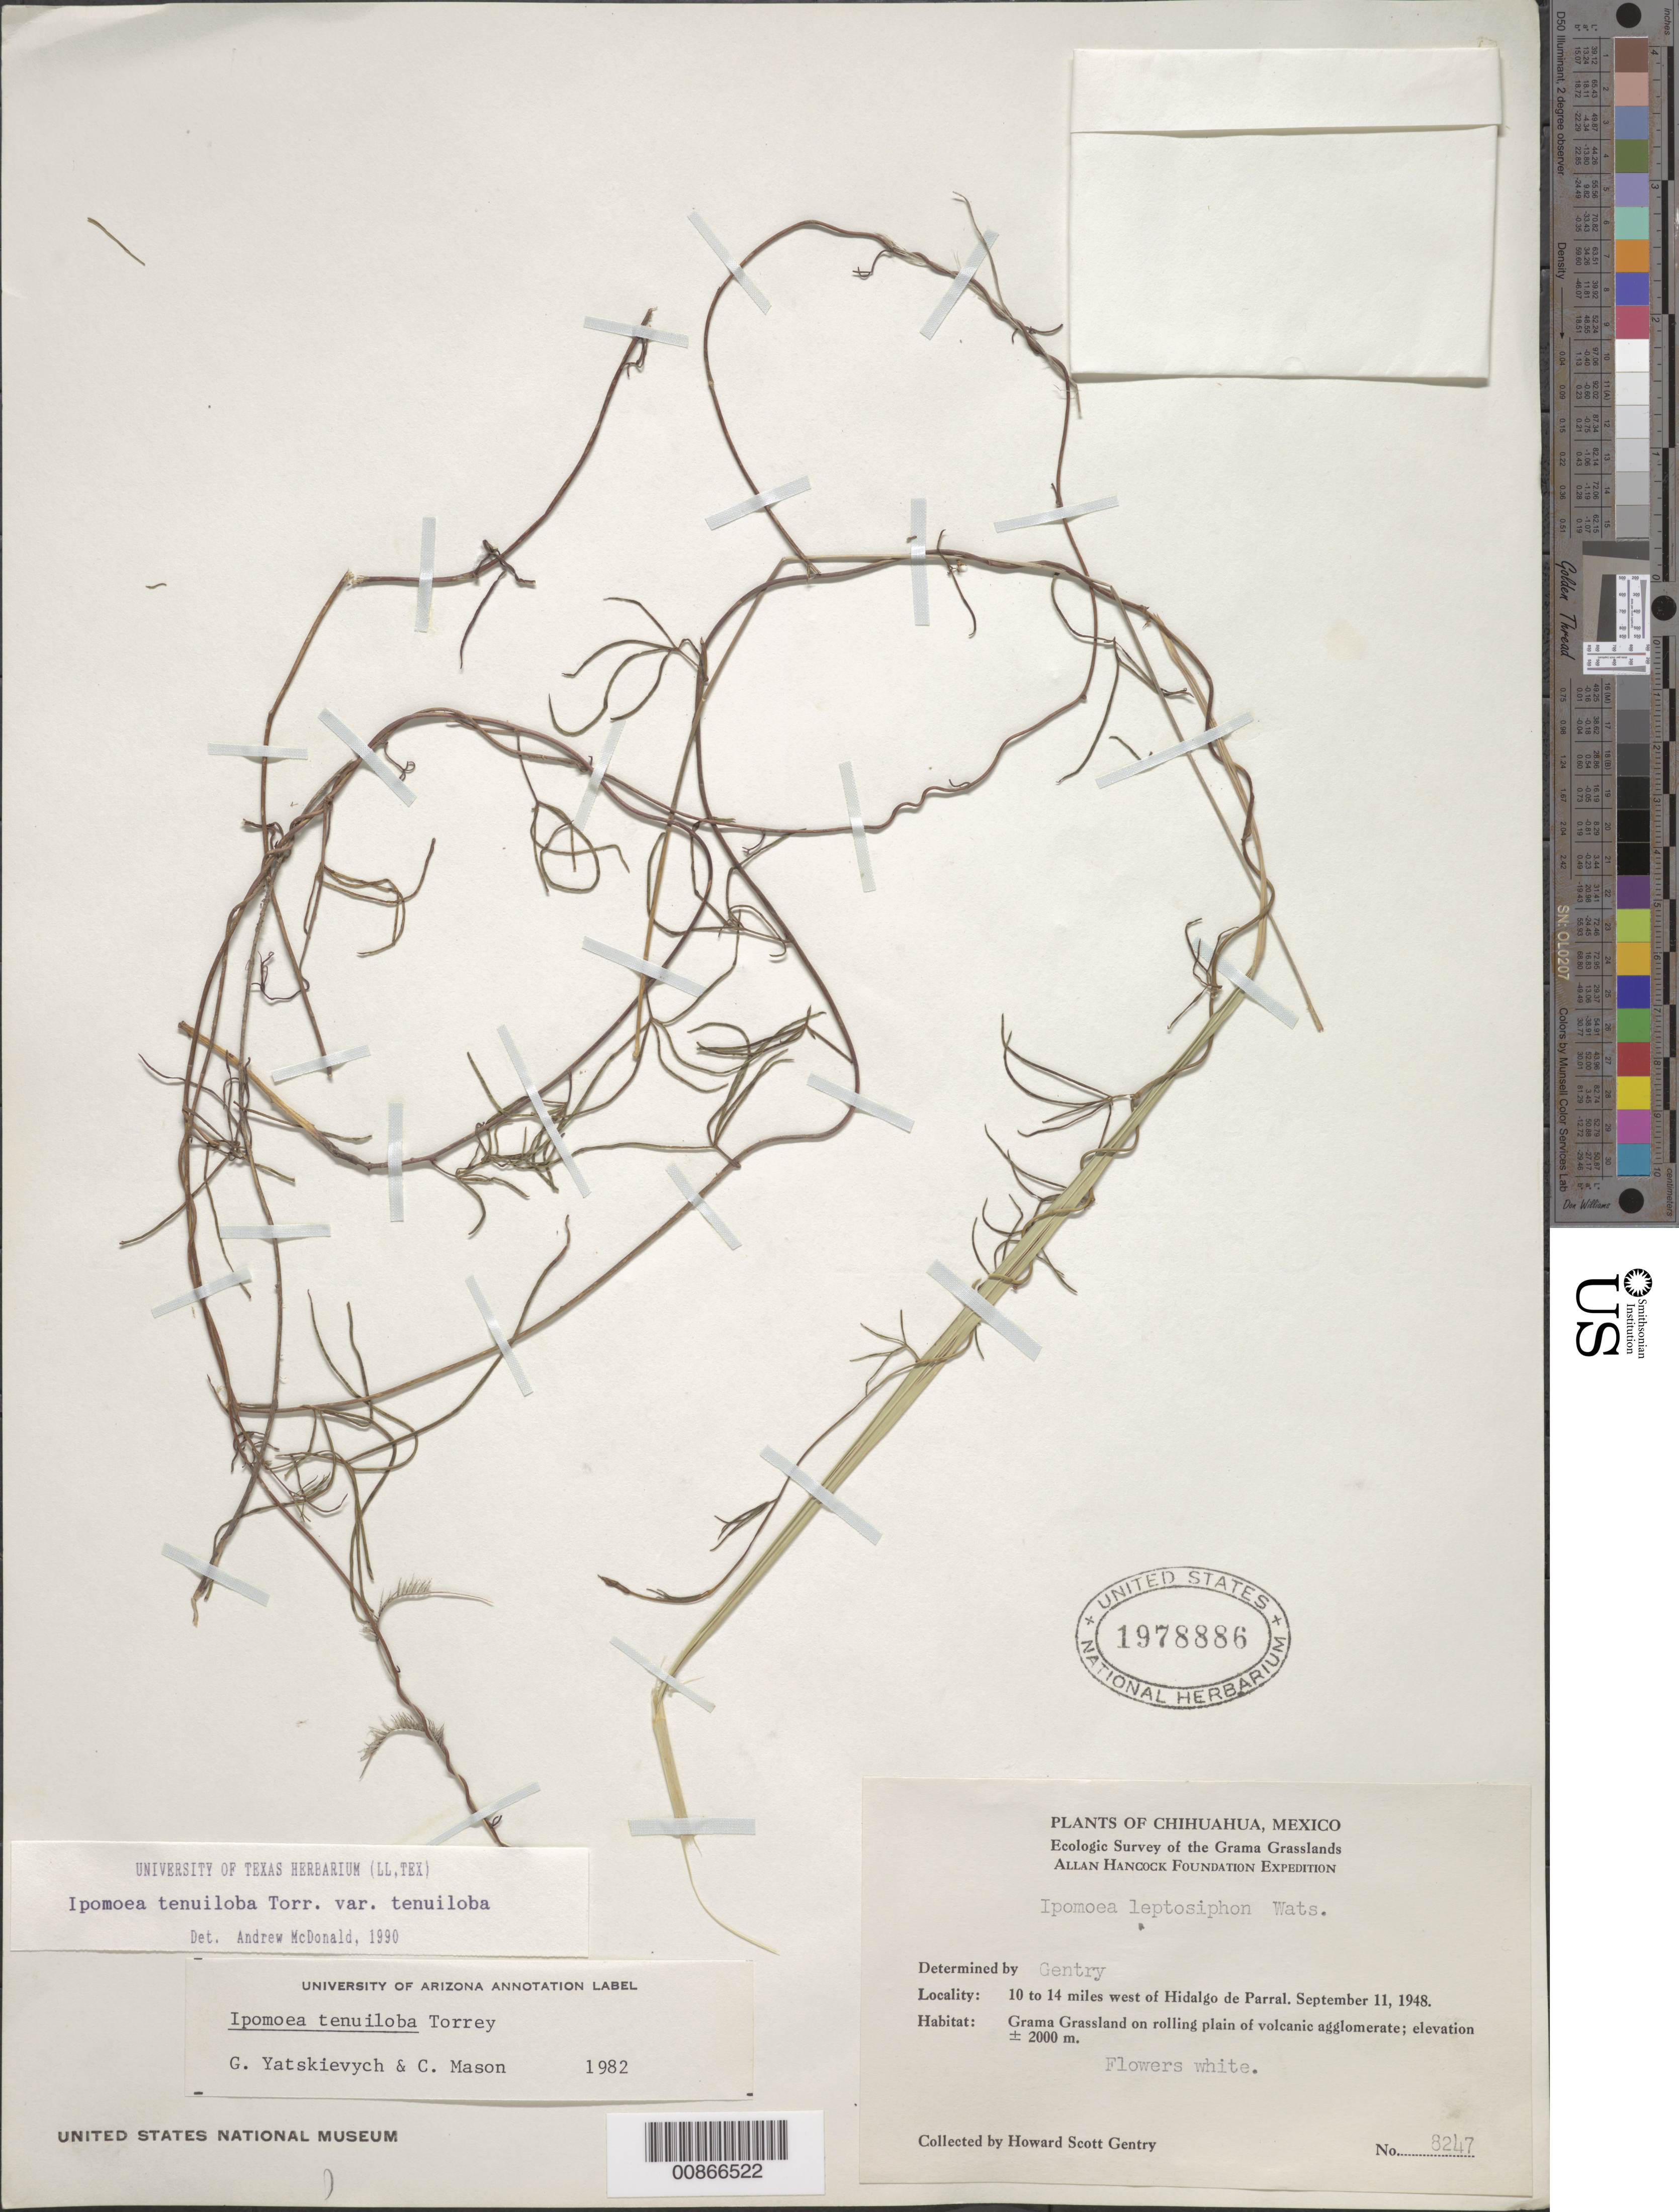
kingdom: Plantae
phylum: Tracheophyta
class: Magnoliopsida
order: Solanales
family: Convolvulaceae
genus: Ipomoea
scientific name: Ipomoea tenuiloba var. lemmonii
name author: (A. Gray) Yatsk. & C.T. Mason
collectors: H. S. Gentry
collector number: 8247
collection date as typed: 11 Sep 1948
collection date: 1948-09-11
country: Mexico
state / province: Chihuahua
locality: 10 to 14 miles west of Hidalgo del Parral.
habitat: Grama Grassland on rolling plain of volcanic agglomerate.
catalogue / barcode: US 1978886